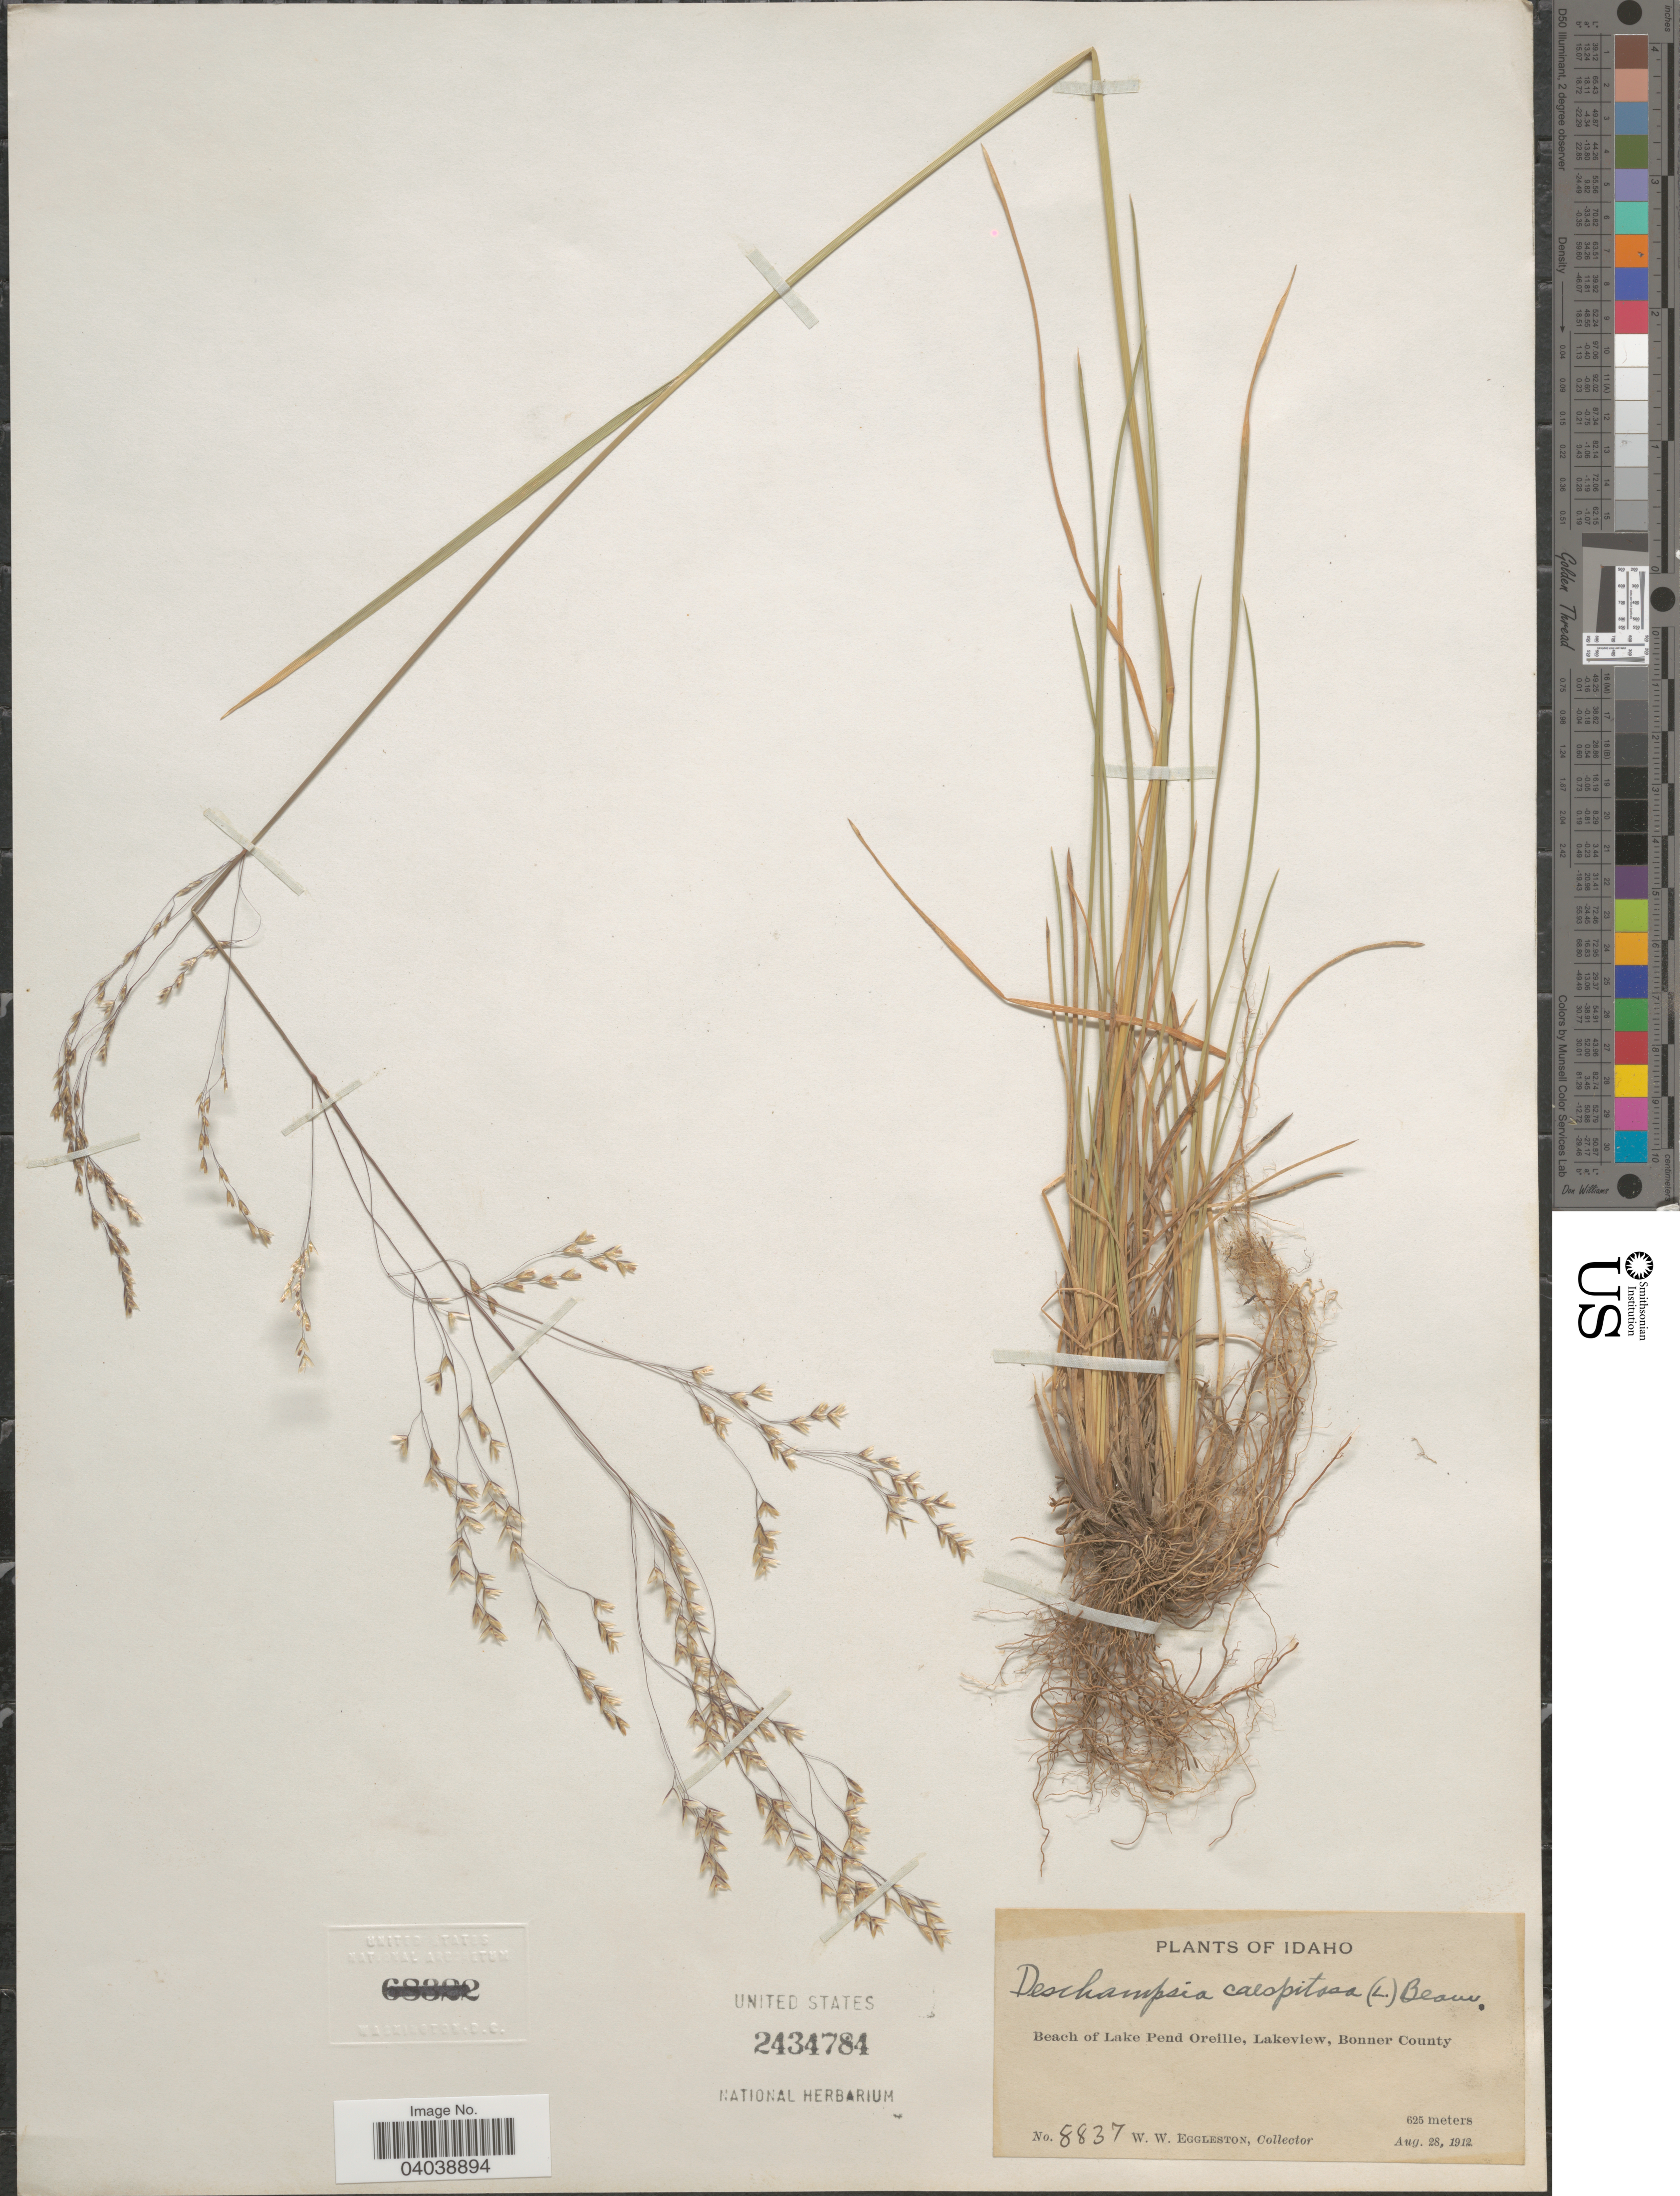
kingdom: Plantae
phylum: Tracheophyta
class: Liliopsida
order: Poales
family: Poaceae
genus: Deschampsia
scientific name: Deschampsia cespitosa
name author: (L.) P. Beauv.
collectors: W. W. Eggleston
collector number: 8837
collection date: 1912-08-28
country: United States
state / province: Idaho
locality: Beach of Lake Pend Oreille, Lakeview, Bonner County.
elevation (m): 625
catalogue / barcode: US 2434784